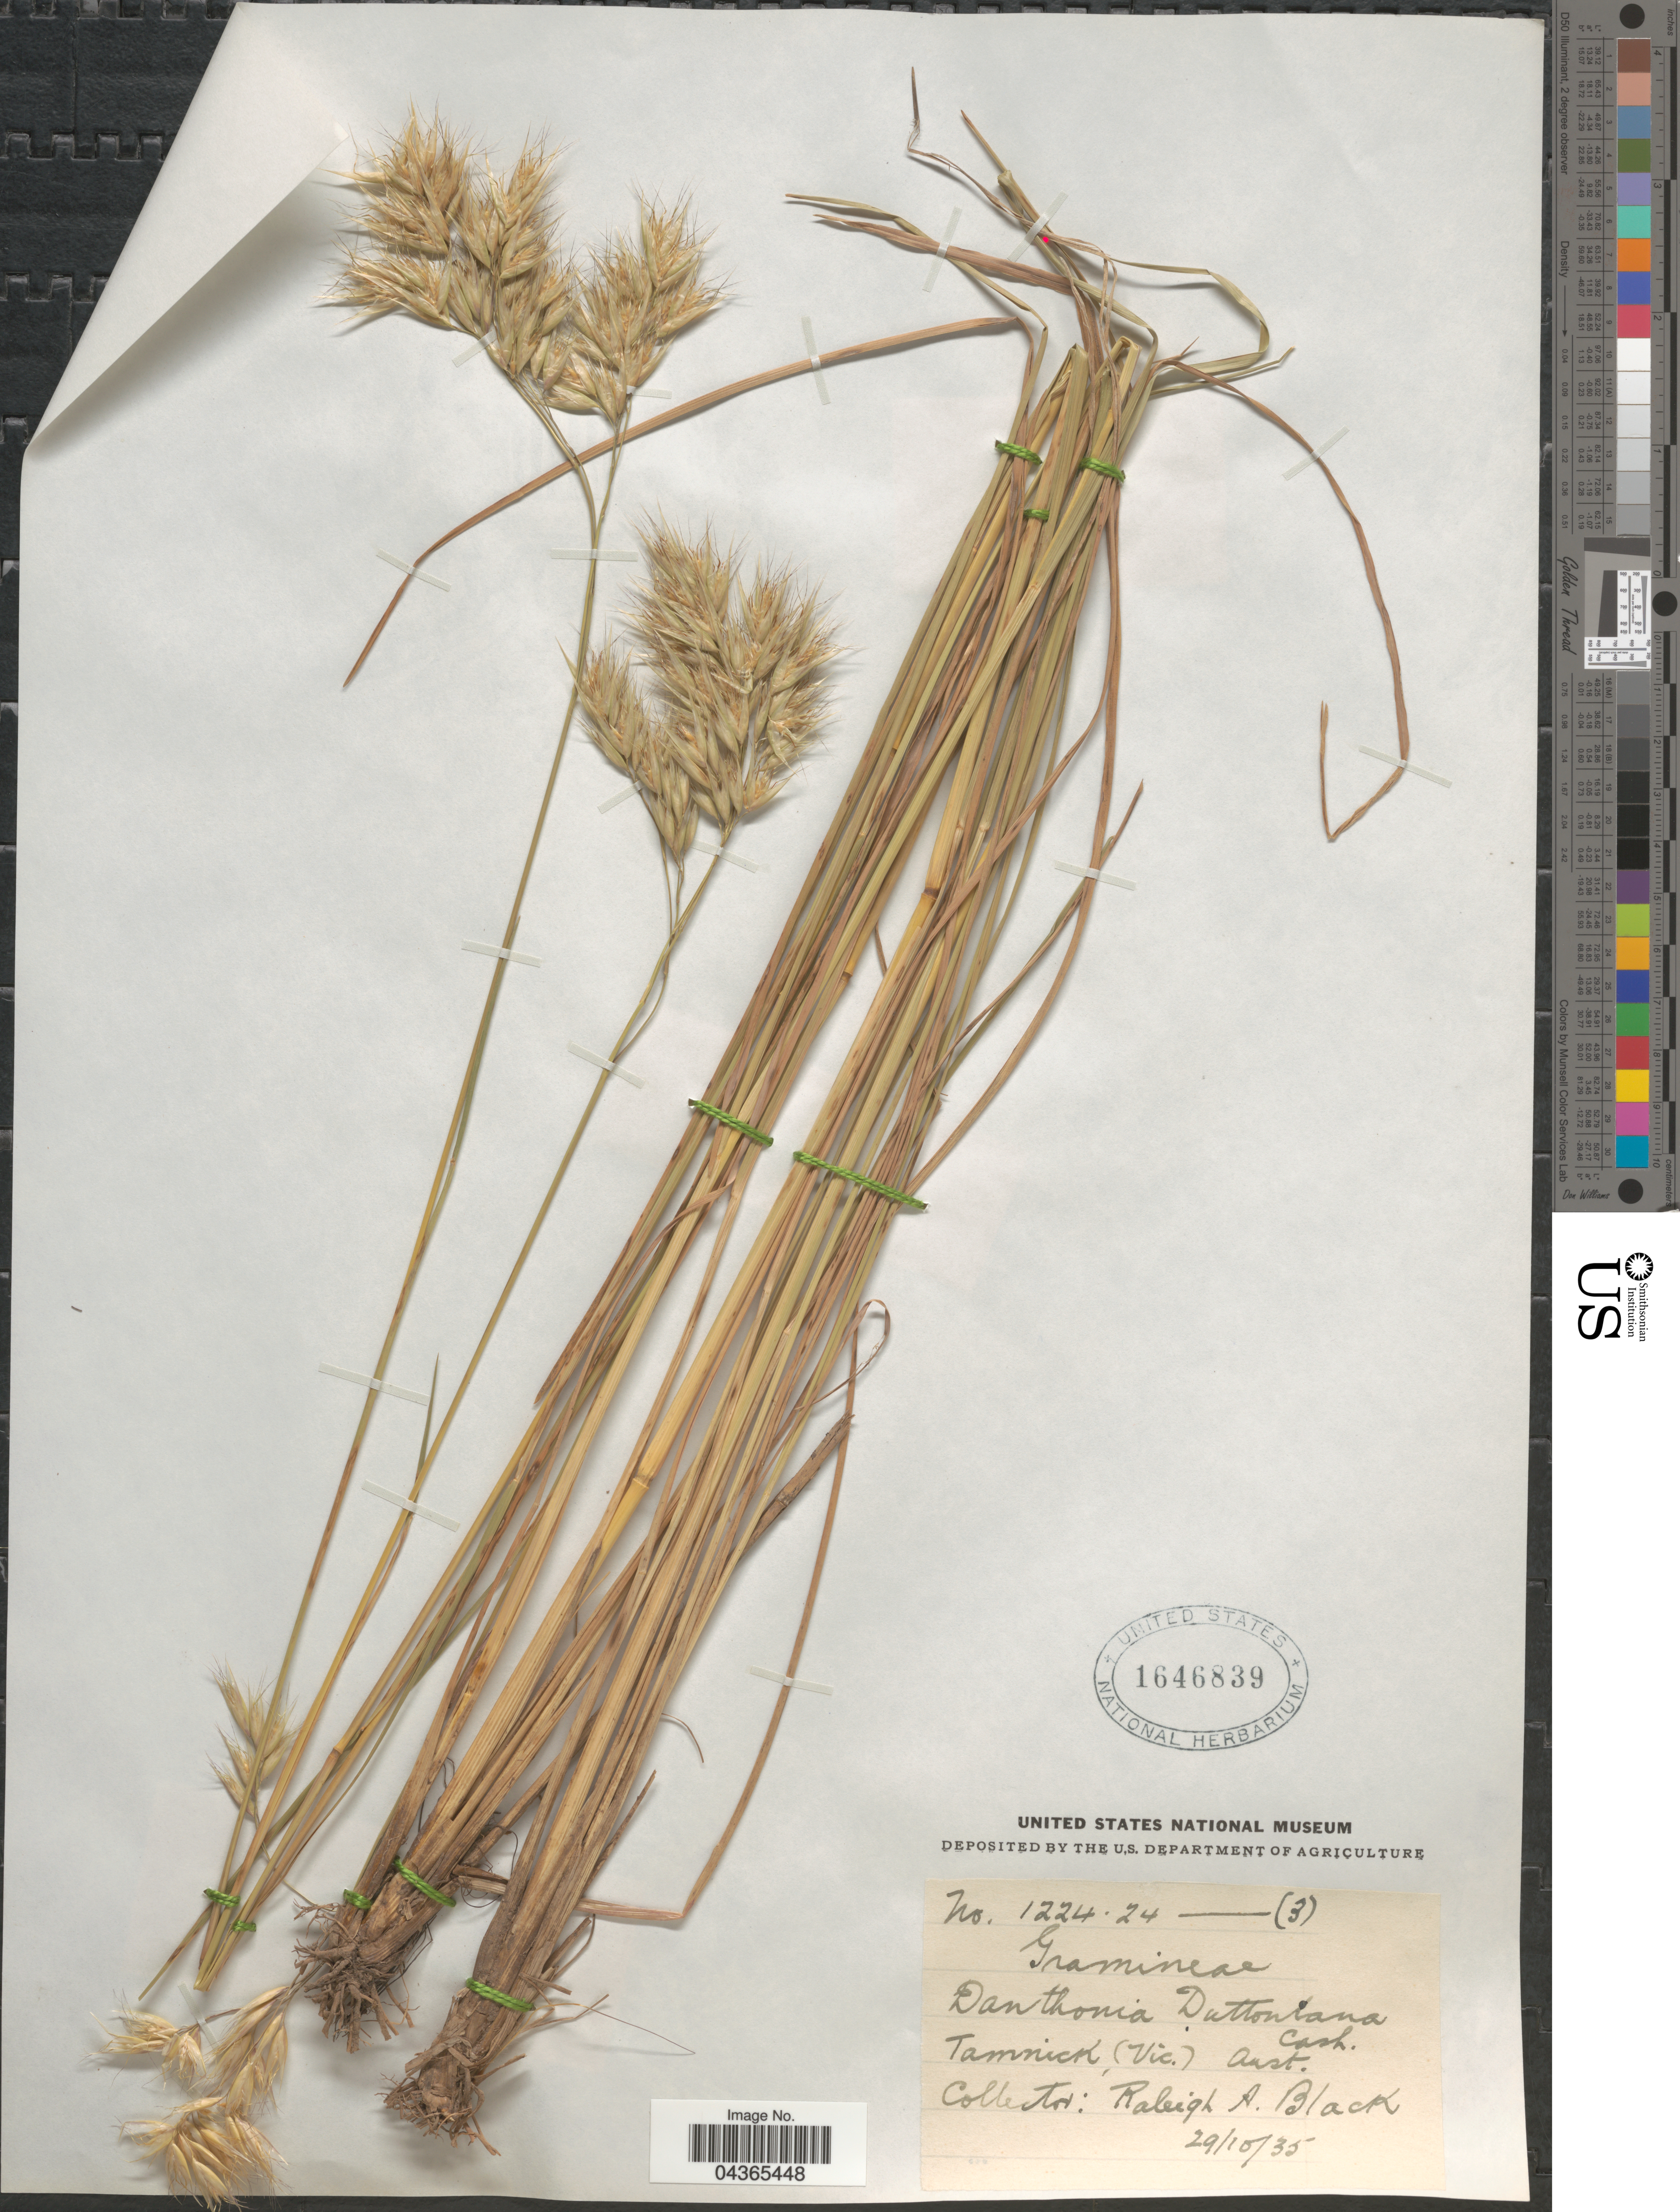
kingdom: Plantae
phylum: Tracheophyta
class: Liliopsida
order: Poales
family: Poaceae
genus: Rytidosperma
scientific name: Rytidosperma duttonianum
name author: (Cashmore) Connor & Edgar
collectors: R. A. Black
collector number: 1224.24-(3)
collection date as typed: Transcribed d/m/y: 29/10/35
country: Australia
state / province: Victoria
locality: Tamnick, (Vic.).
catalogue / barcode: US 1646839